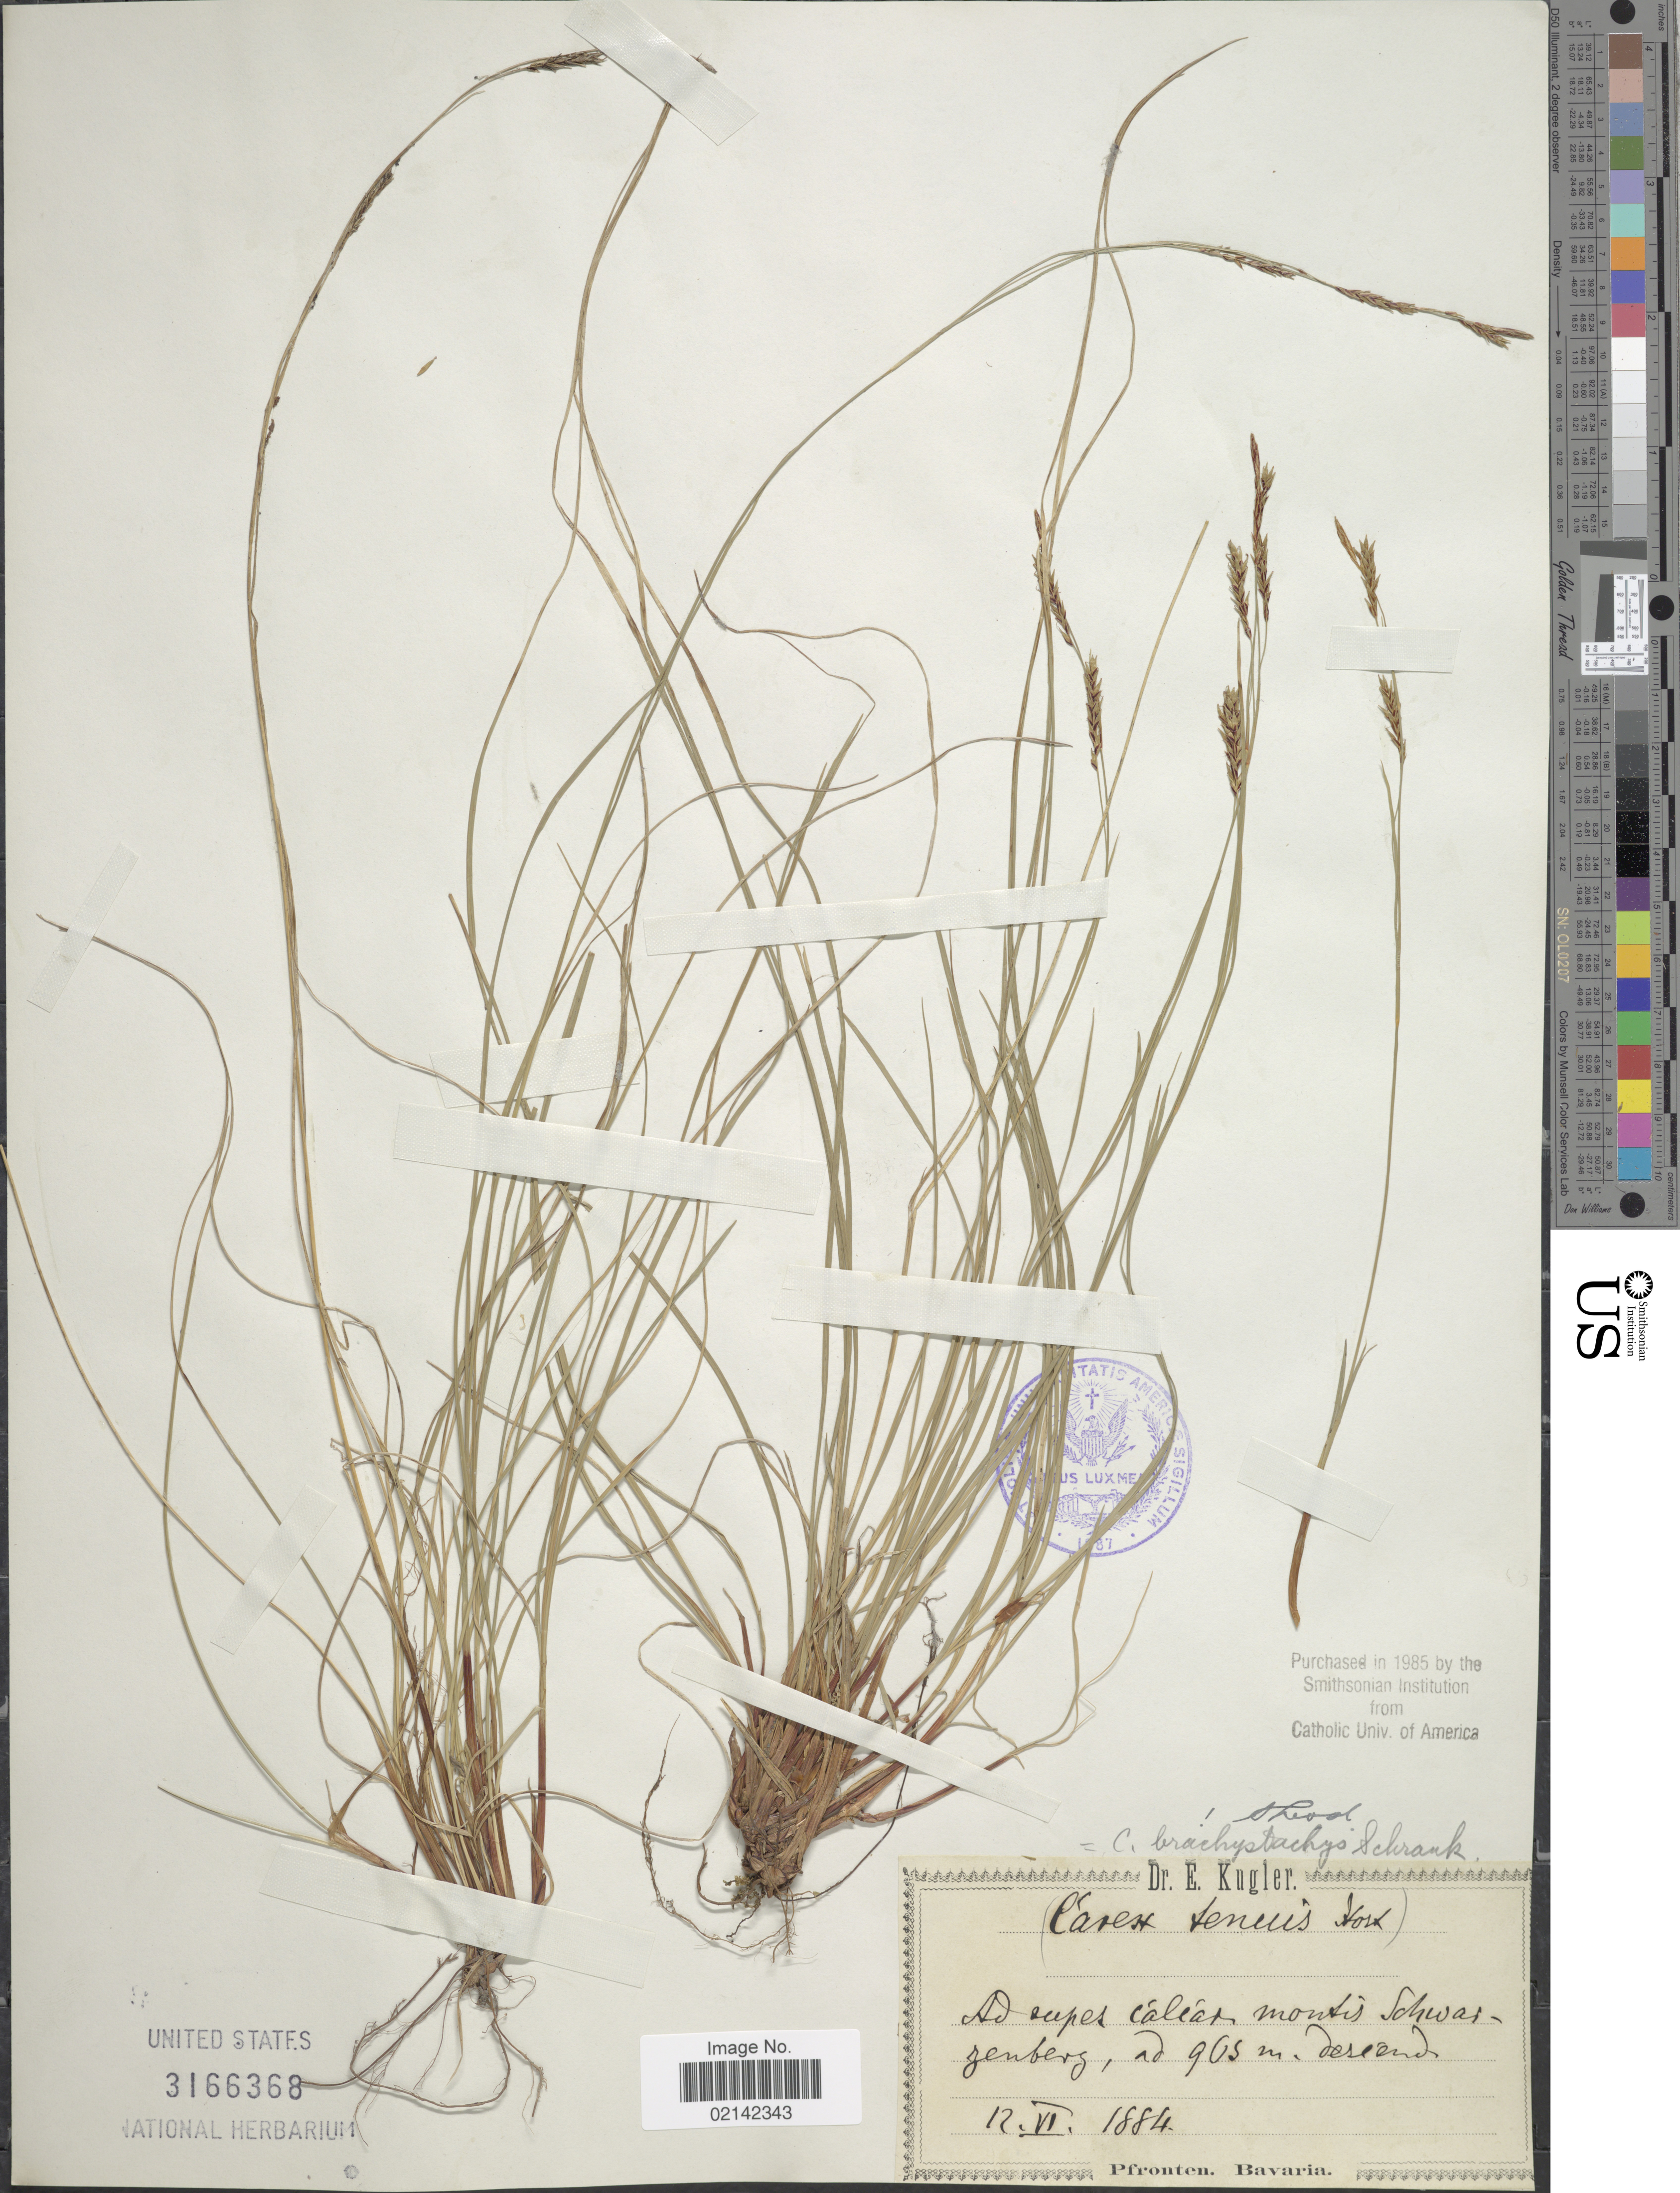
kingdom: Plantae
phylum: Tracheophyta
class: Liliopsida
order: Poales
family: Cyperaceae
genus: Carex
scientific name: Carex brachystachys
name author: Schrank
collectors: E. Kugler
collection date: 1884-06-12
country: Switzerland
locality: Montis Schwarzenberg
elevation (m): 905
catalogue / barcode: US 3166368